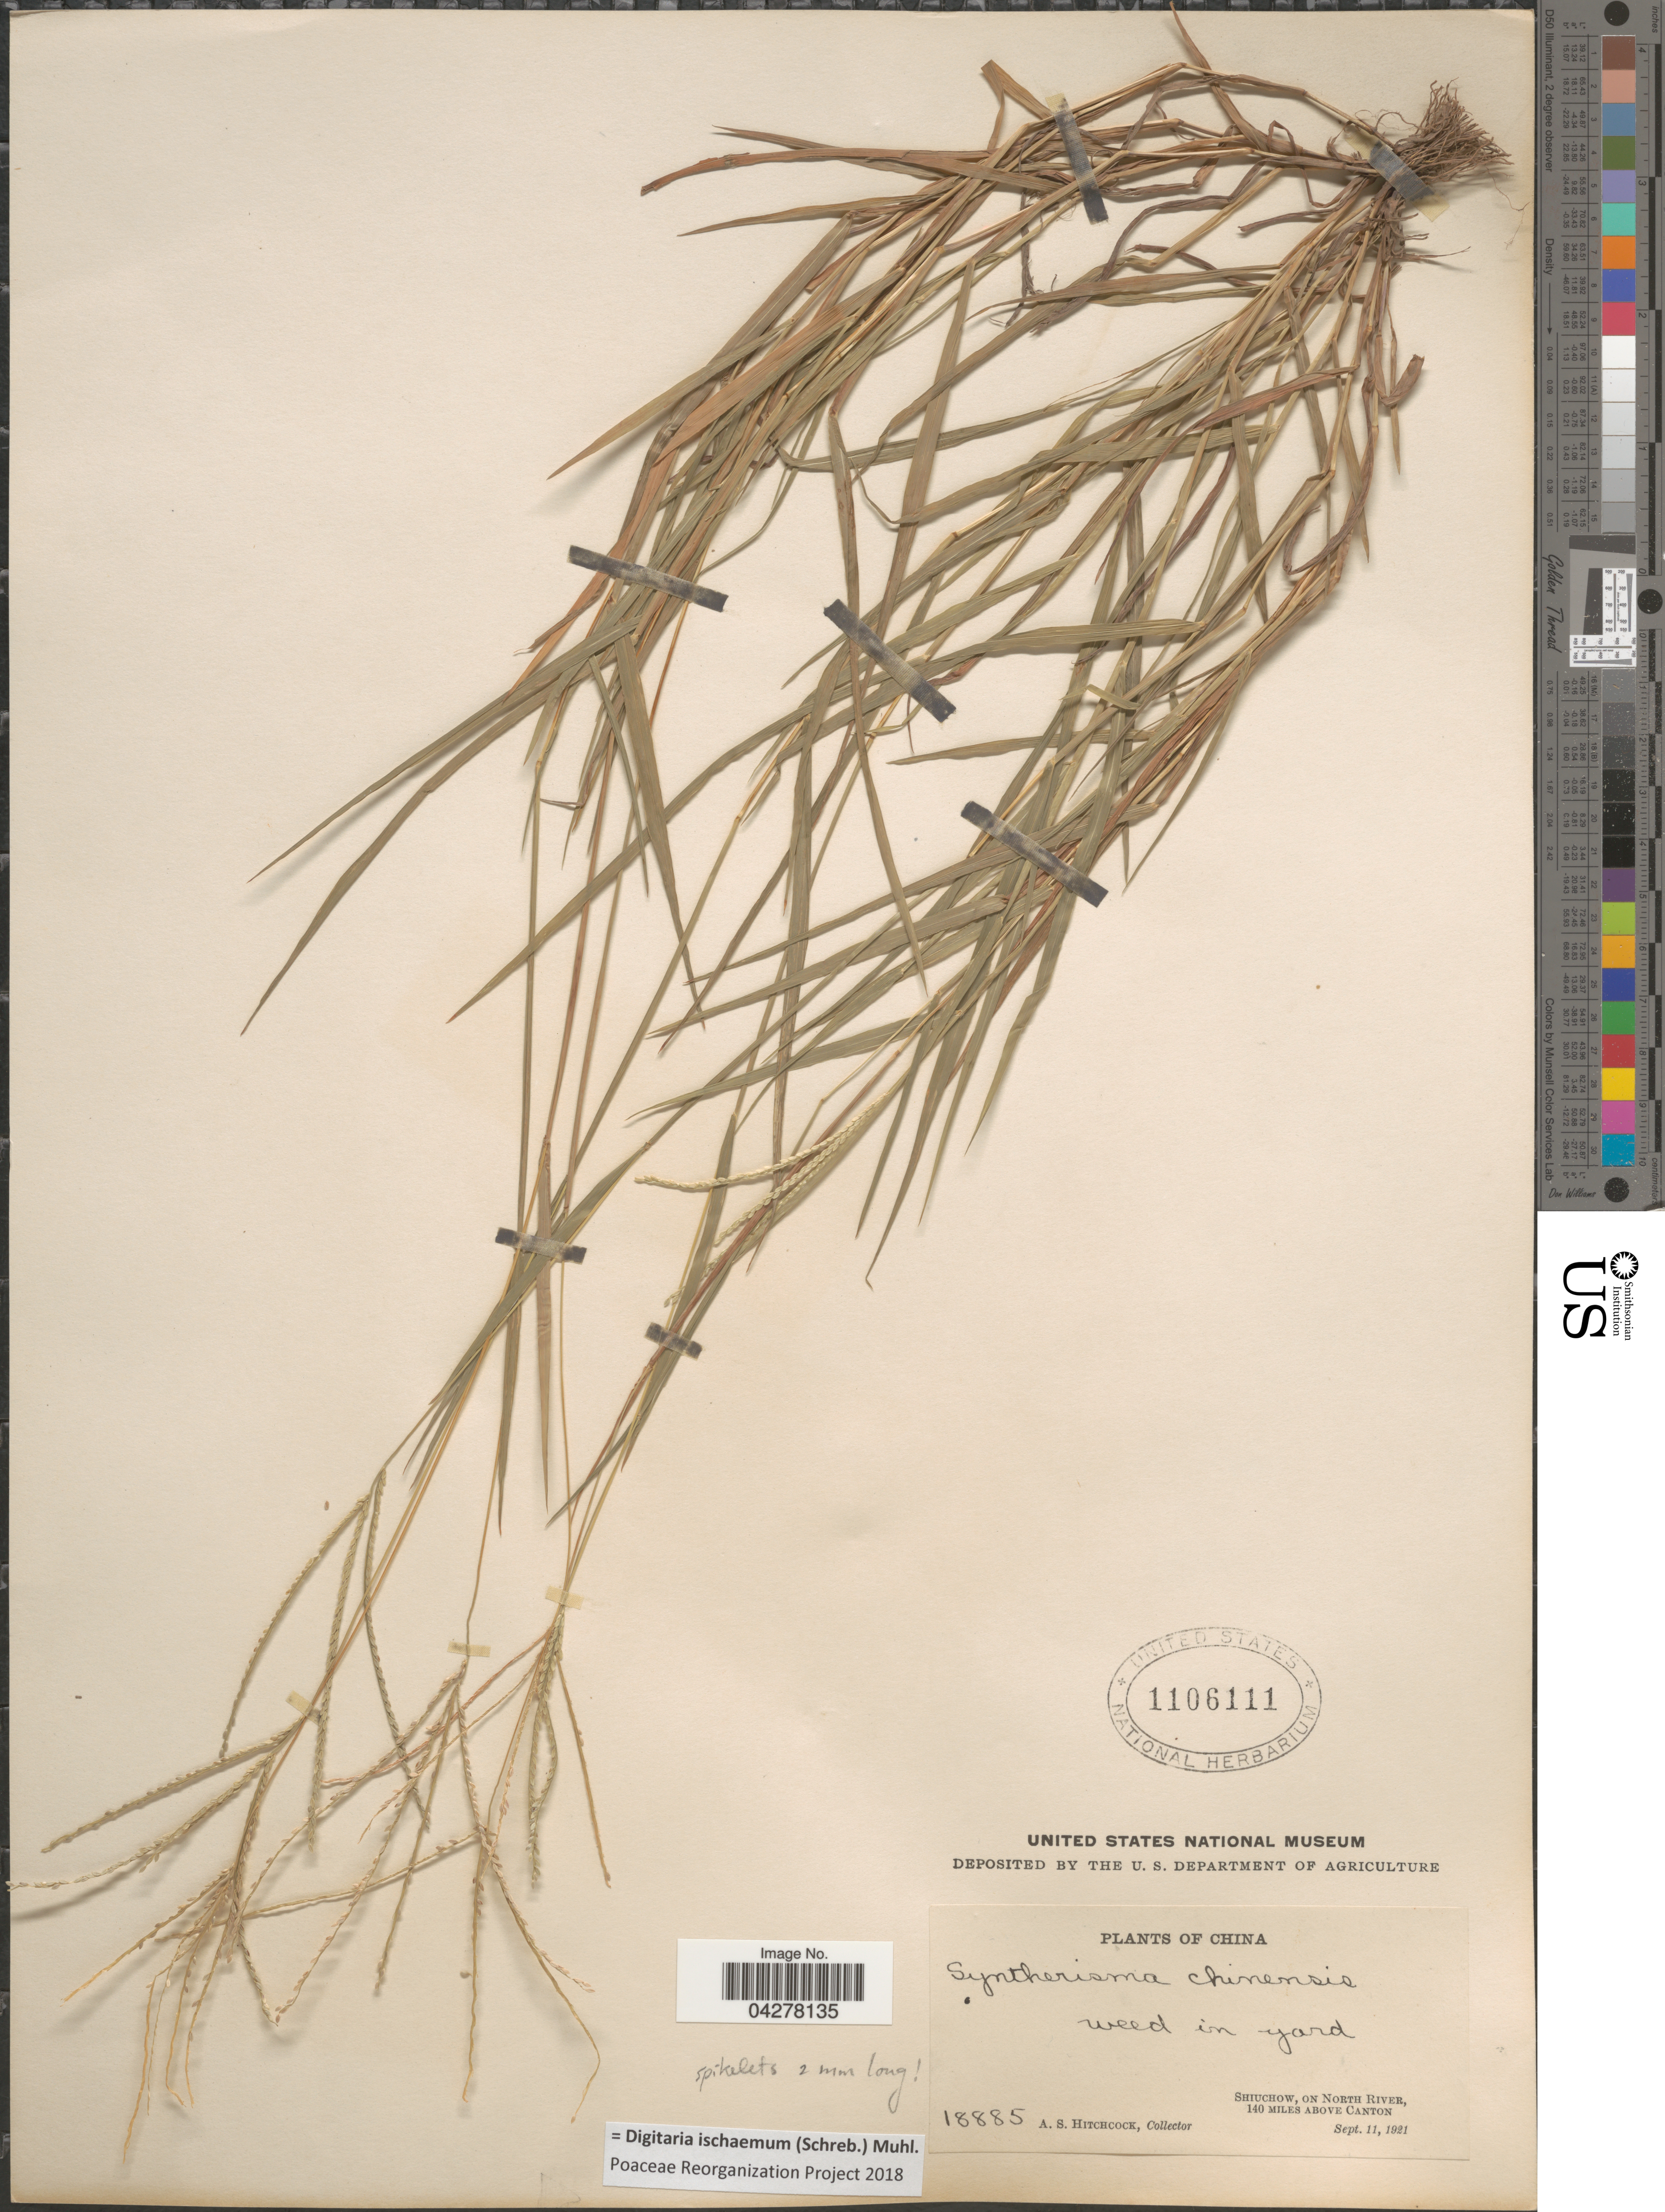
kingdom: Plantae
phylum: Tracheophyta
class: Liliopsida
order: Poales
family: Poaceae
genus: Digitaria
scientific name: Digitaria ischaemum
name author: (Schreber) Schreber ex Muhl.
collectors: A. S. Hitchcock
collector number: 18885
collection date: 1921-09-11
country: China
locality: Weed in yard. Shiuchow, on North River, 140 miles above Canton.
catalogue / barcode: US 1106111